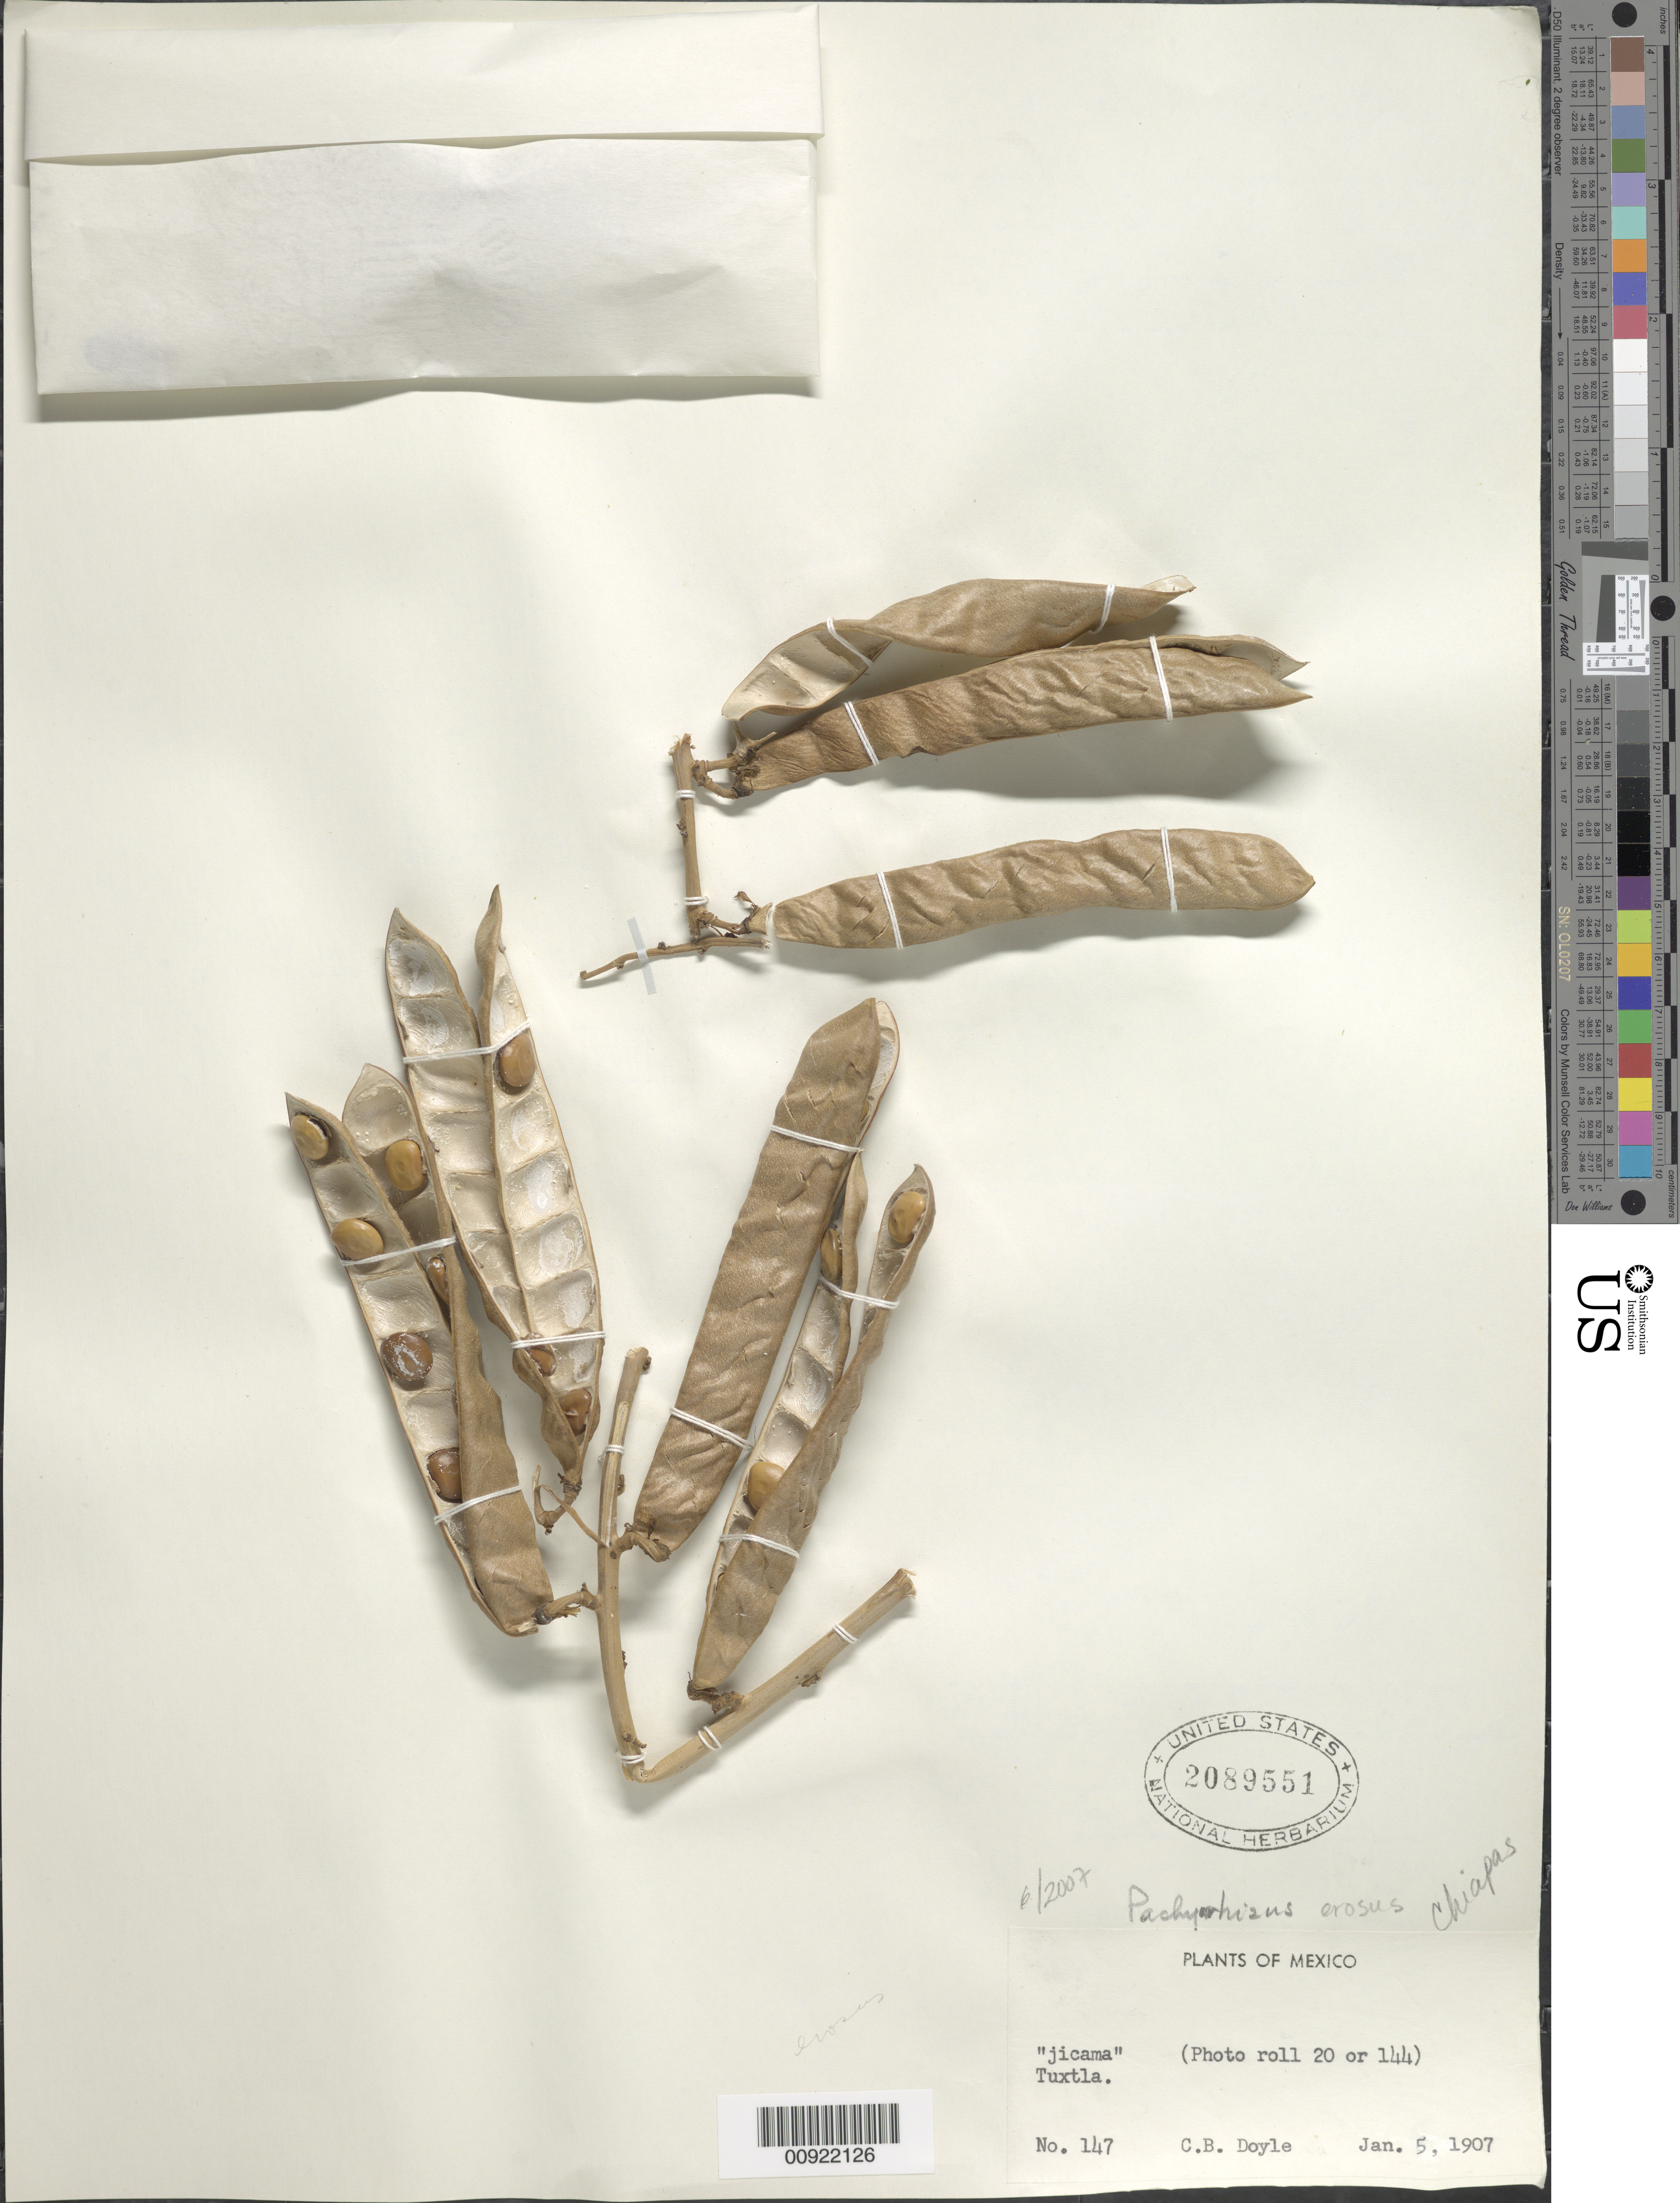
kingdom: Plantae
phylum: Tracheophyta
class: Magnoliopsida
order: Fabales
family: Fabaceae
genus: Pachyrhizus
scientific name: Pachyrhizus erosus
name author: (L.) Urb.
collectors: C. Doyle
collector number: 147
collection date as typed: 05 Jan 1907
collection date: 1907-01-05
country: Mexico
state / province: Chiapas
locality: Tuxtla.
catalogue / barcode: US 2089551